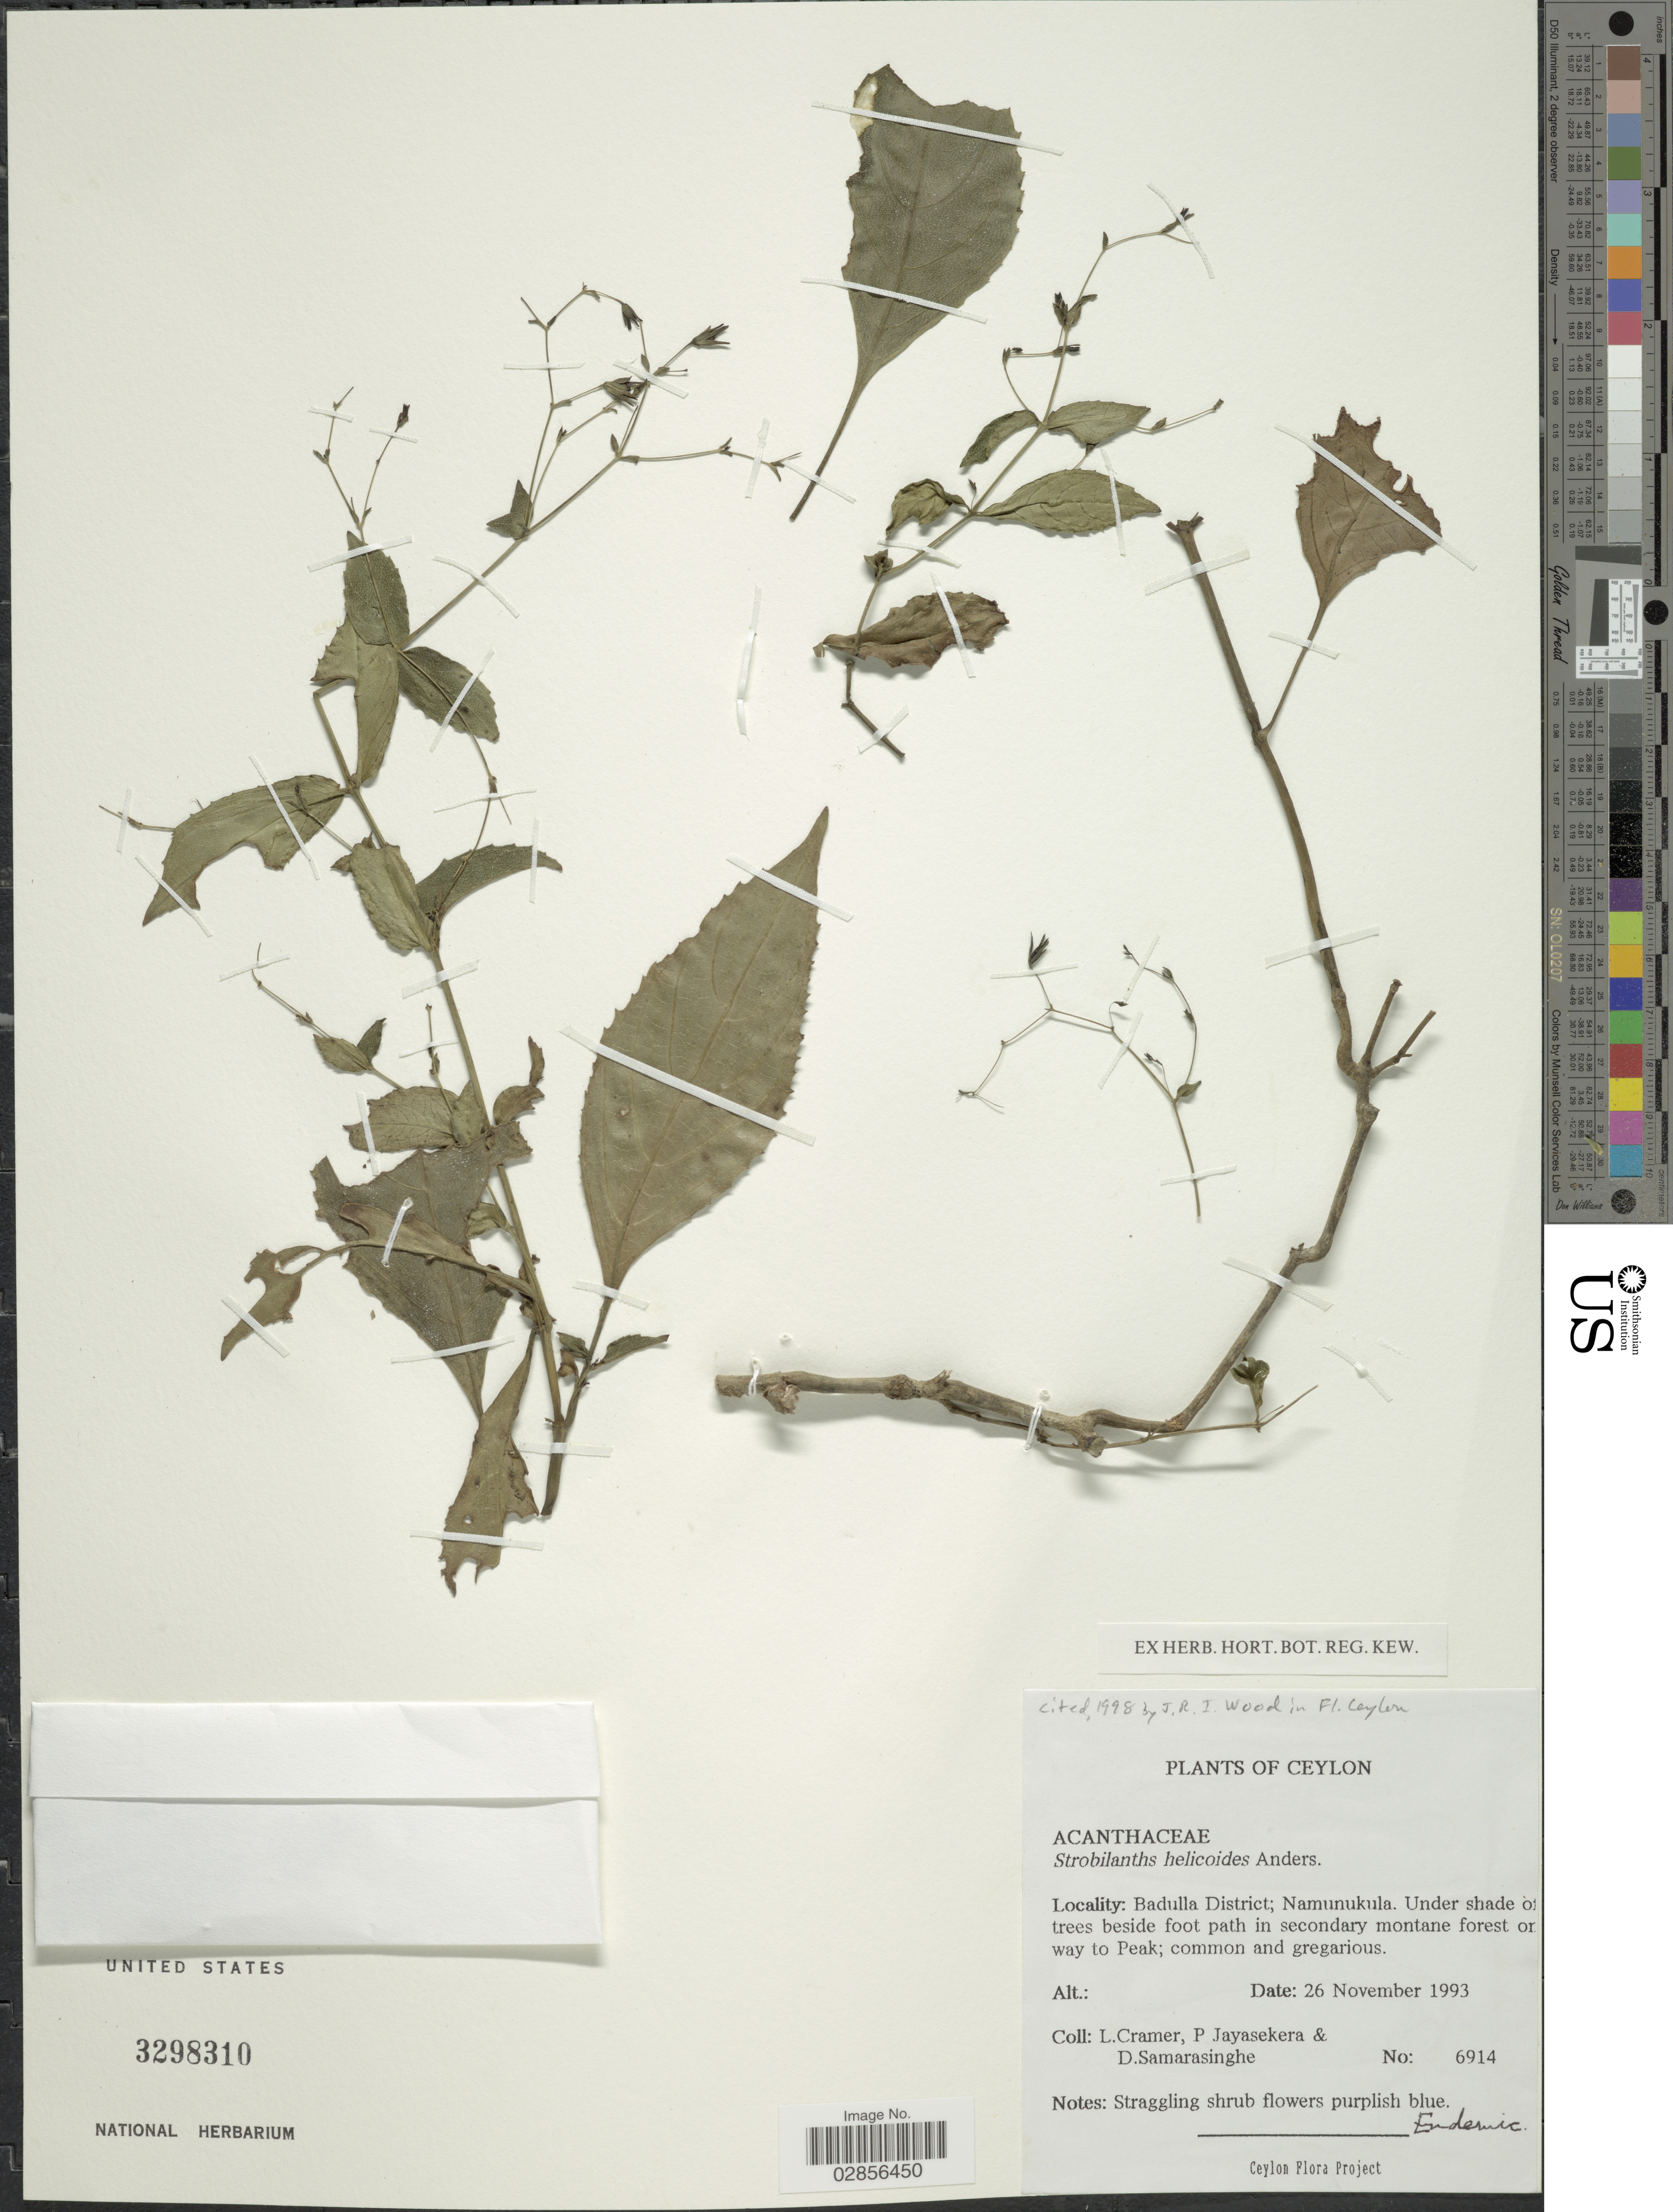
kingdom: Plantae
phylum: Tracheophyta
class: Magnoliopsida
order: Lamiales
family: Acanthaceae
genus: Strobilanthes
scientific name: Strobilanthes helicoides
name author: T. Anderson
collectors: L. H. Cramer, P. Jayasekera & D. Samarasinghe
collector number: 6914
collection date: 1993-11-26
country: Sri Lanka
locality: Ceylon. Badulla District; Namunukula.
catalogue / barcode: US 3298310